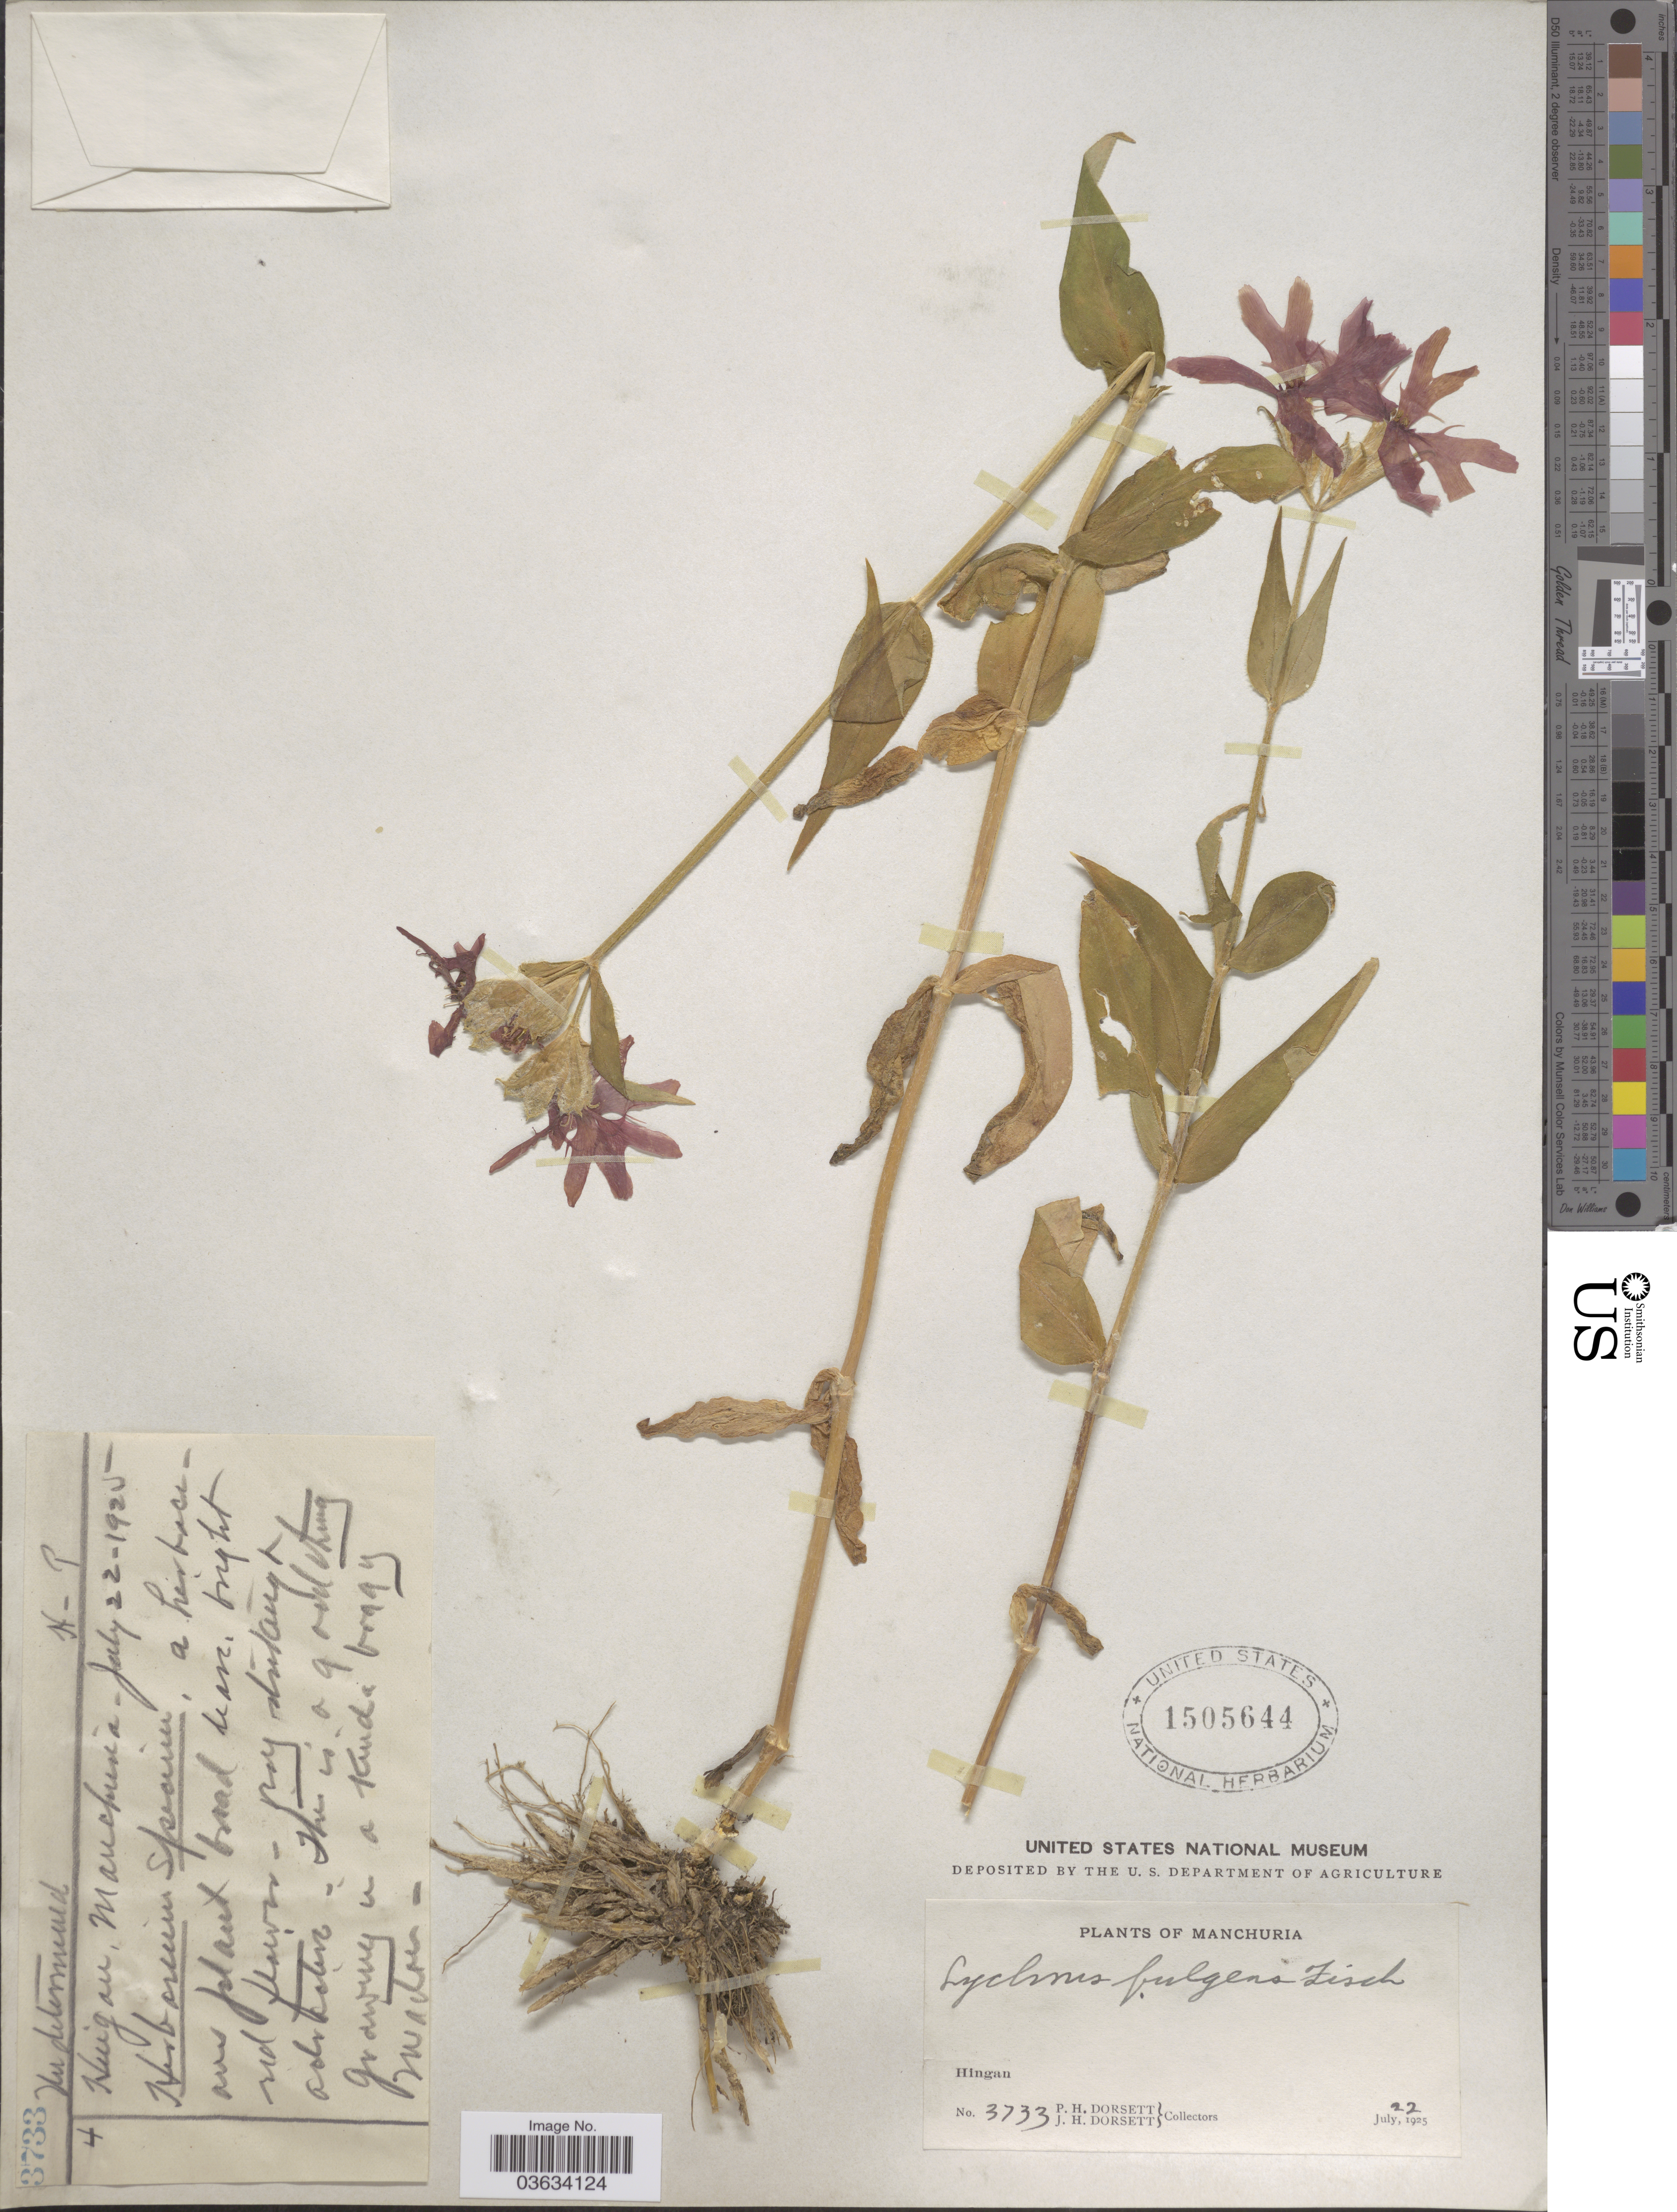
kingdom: Plantae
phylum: Tracheophyta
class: Magnoliopsida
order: Caryophyllales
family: Caryophyllaceae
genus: Silene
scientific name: Silene fulgens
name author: (Fisch.) E.H.L. Krause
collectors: P. H. Dorsett & J. Dorsett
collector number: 3733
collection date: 1925-07-22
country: China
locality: Manchuria. Hingan.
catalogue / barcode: US 1505644